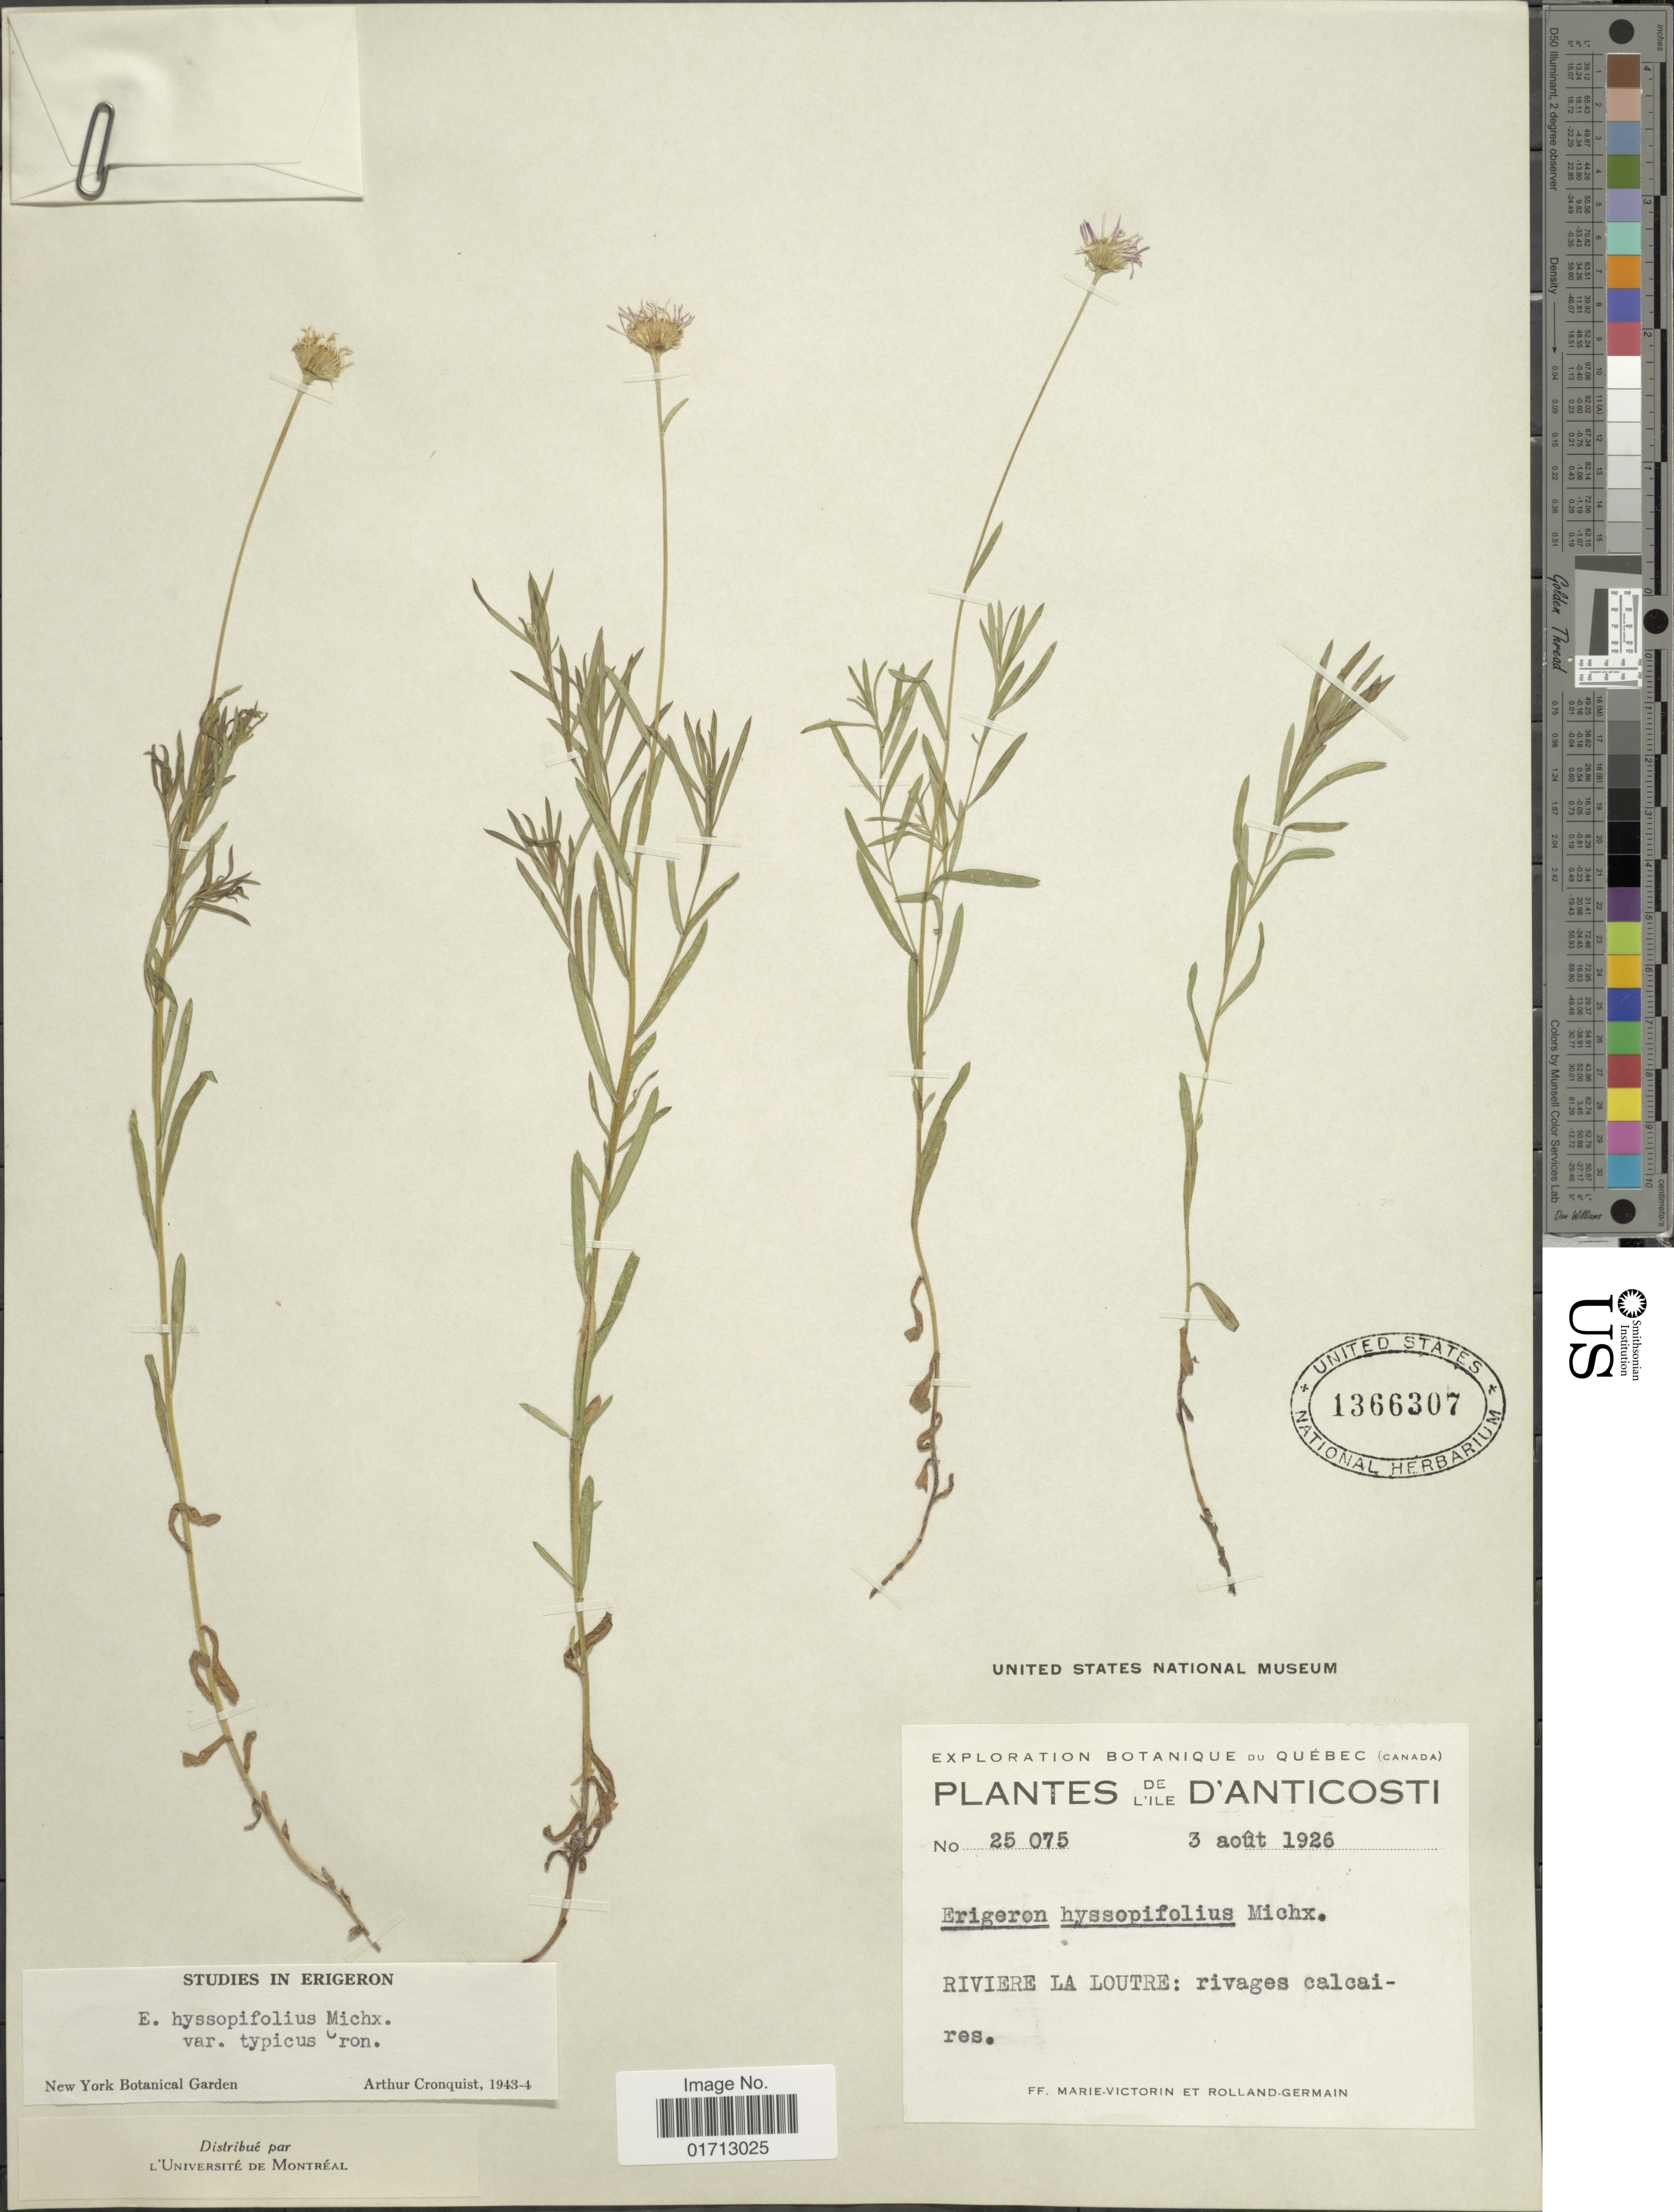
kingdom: Plantae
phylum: Tracheophyta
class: Magnoliopsida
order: Asterales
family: Asteraceae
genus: Erigeron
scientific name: Erigeron hyssopifolius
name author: Michx.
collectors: F. Marie-Victorin & Rolland-Germain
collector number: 25075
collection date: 1926-08-03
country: Canada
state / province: Quebec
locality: De L'Ile D'Anticosti, Riviere La Loutre.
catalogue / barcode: US 1366307